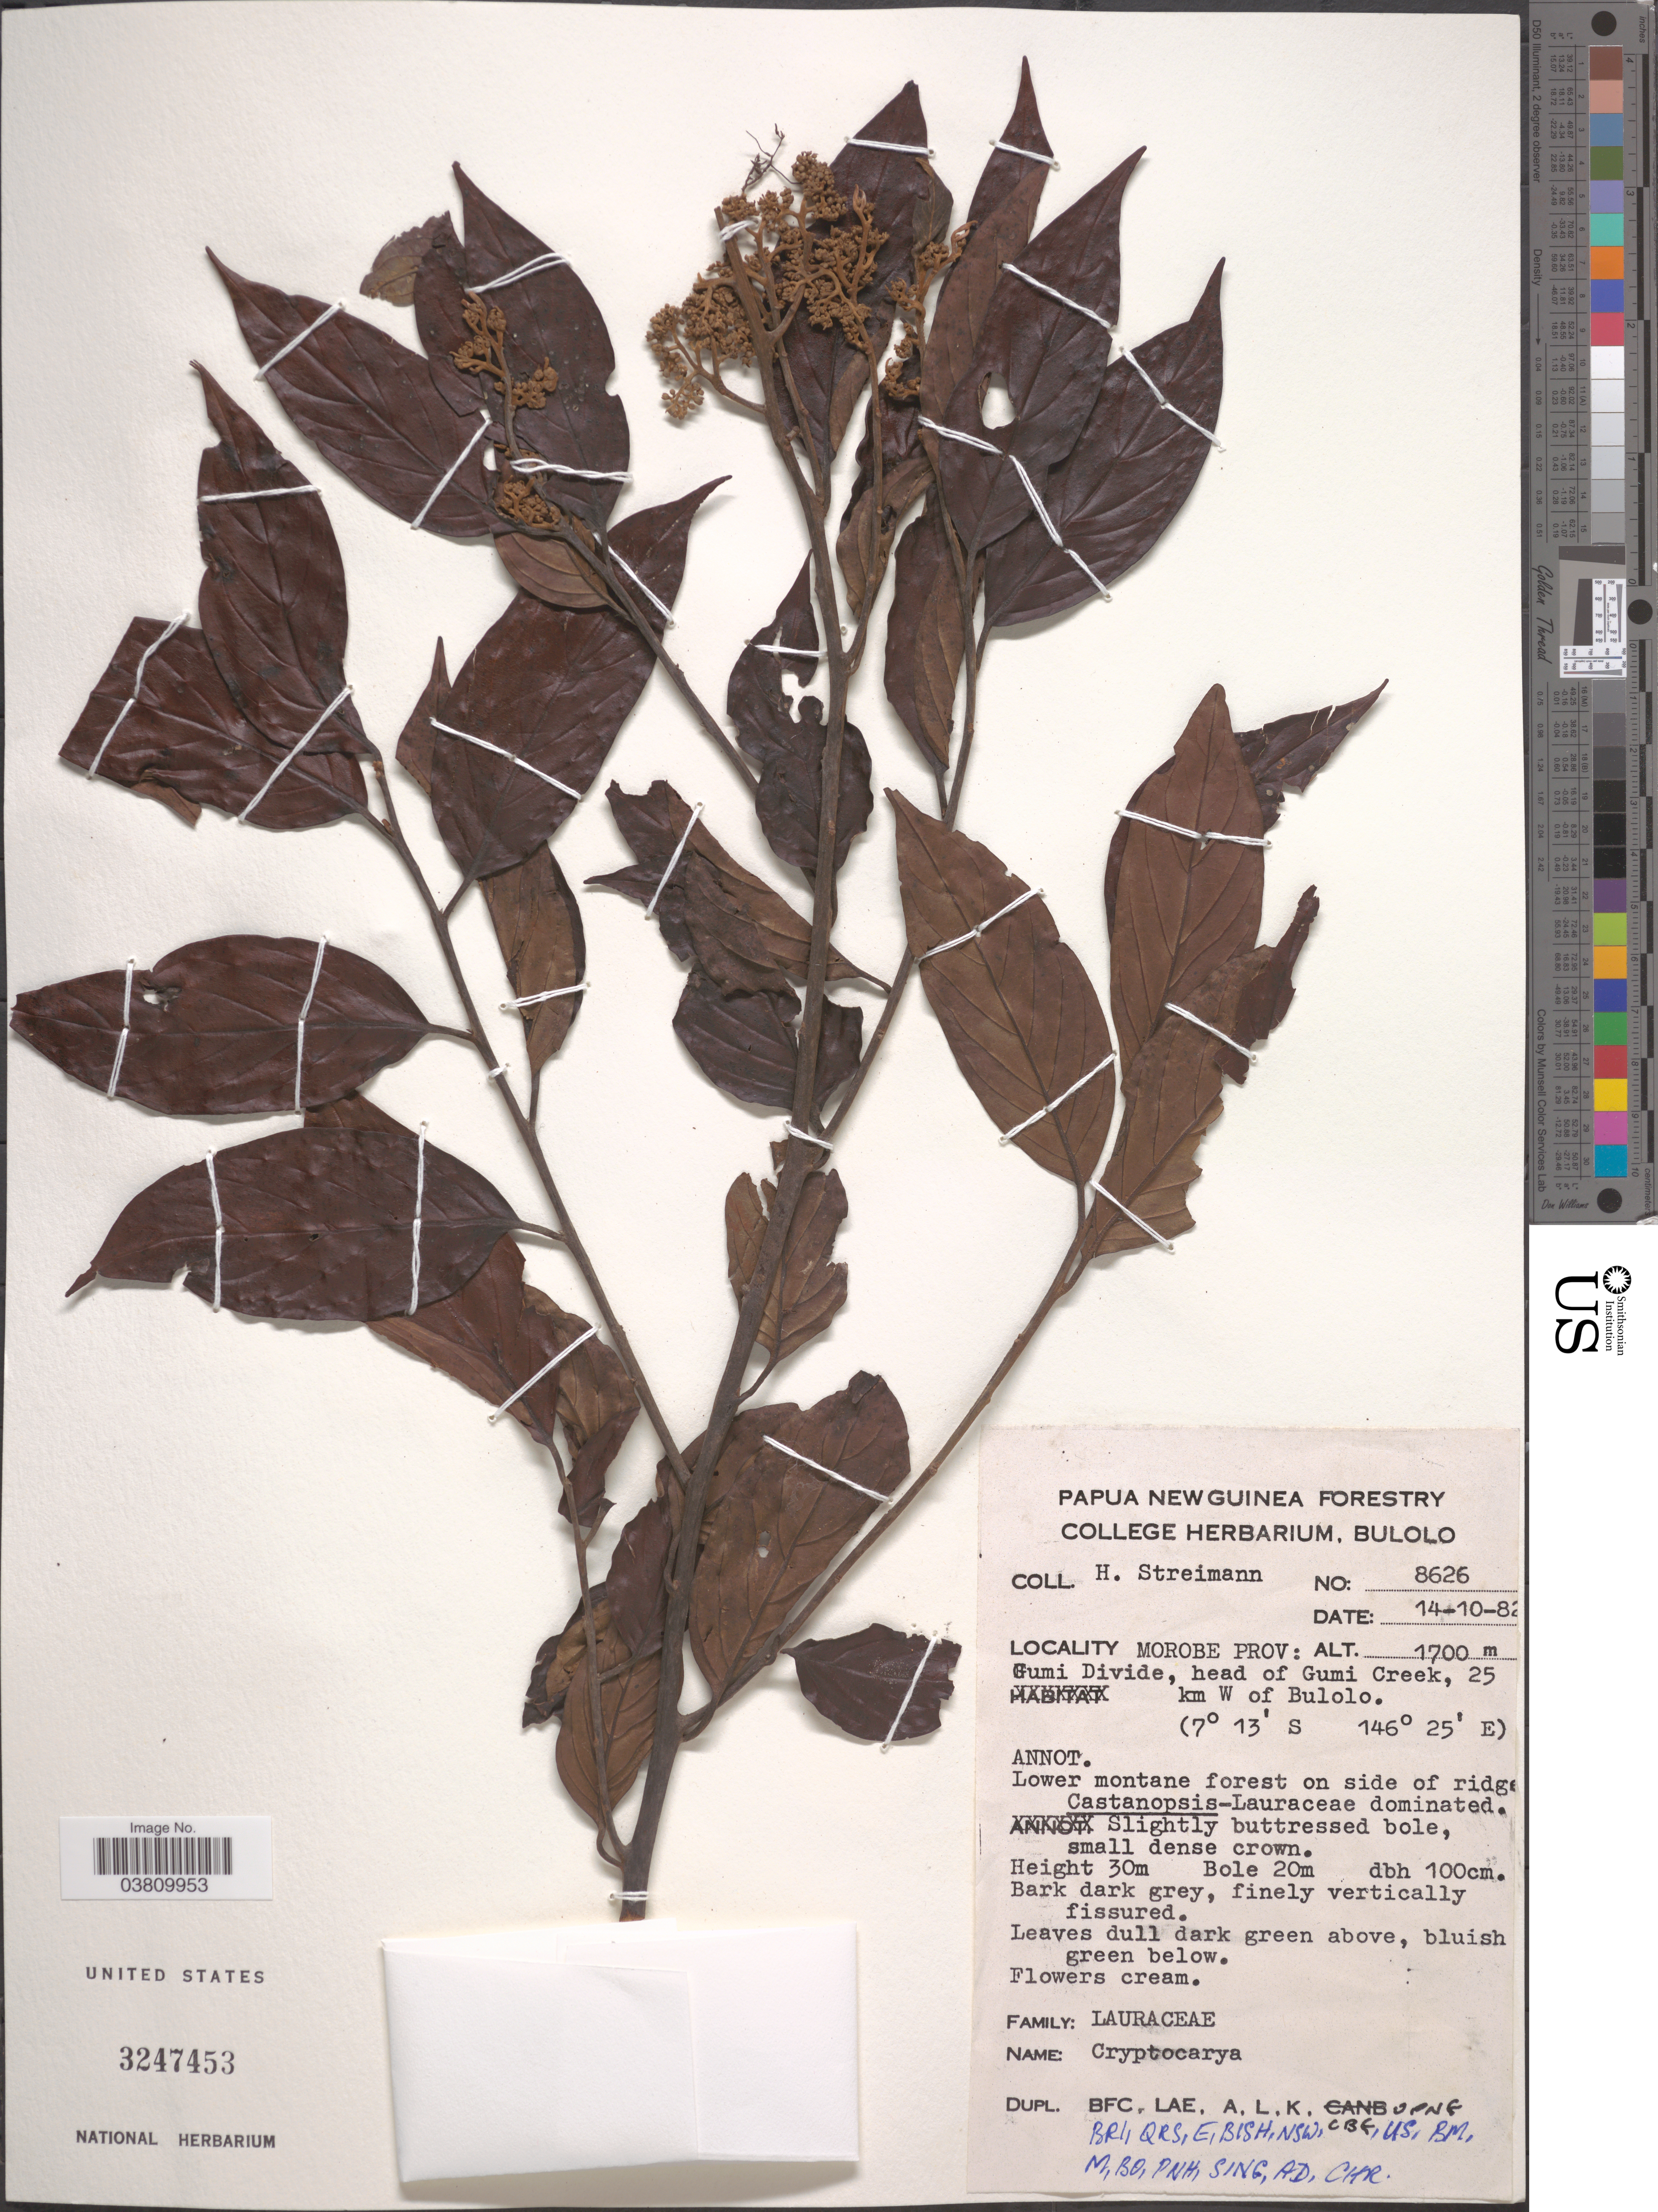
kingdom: Plantae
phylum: Tracheophyta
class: Magnoliopsida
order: Laurales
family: Lauraceae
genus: Cryptocarya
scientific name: Cryptocarya sp.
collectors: H. Streimann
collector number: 8626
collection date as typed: Transcribed d/m/y: 14/10/82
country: Papua New Guinea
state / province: Morobe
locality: Gumi Divide, head of Gumi Creek, 25 km W of Bulolo.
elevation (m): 1700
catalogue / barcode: US 3247453